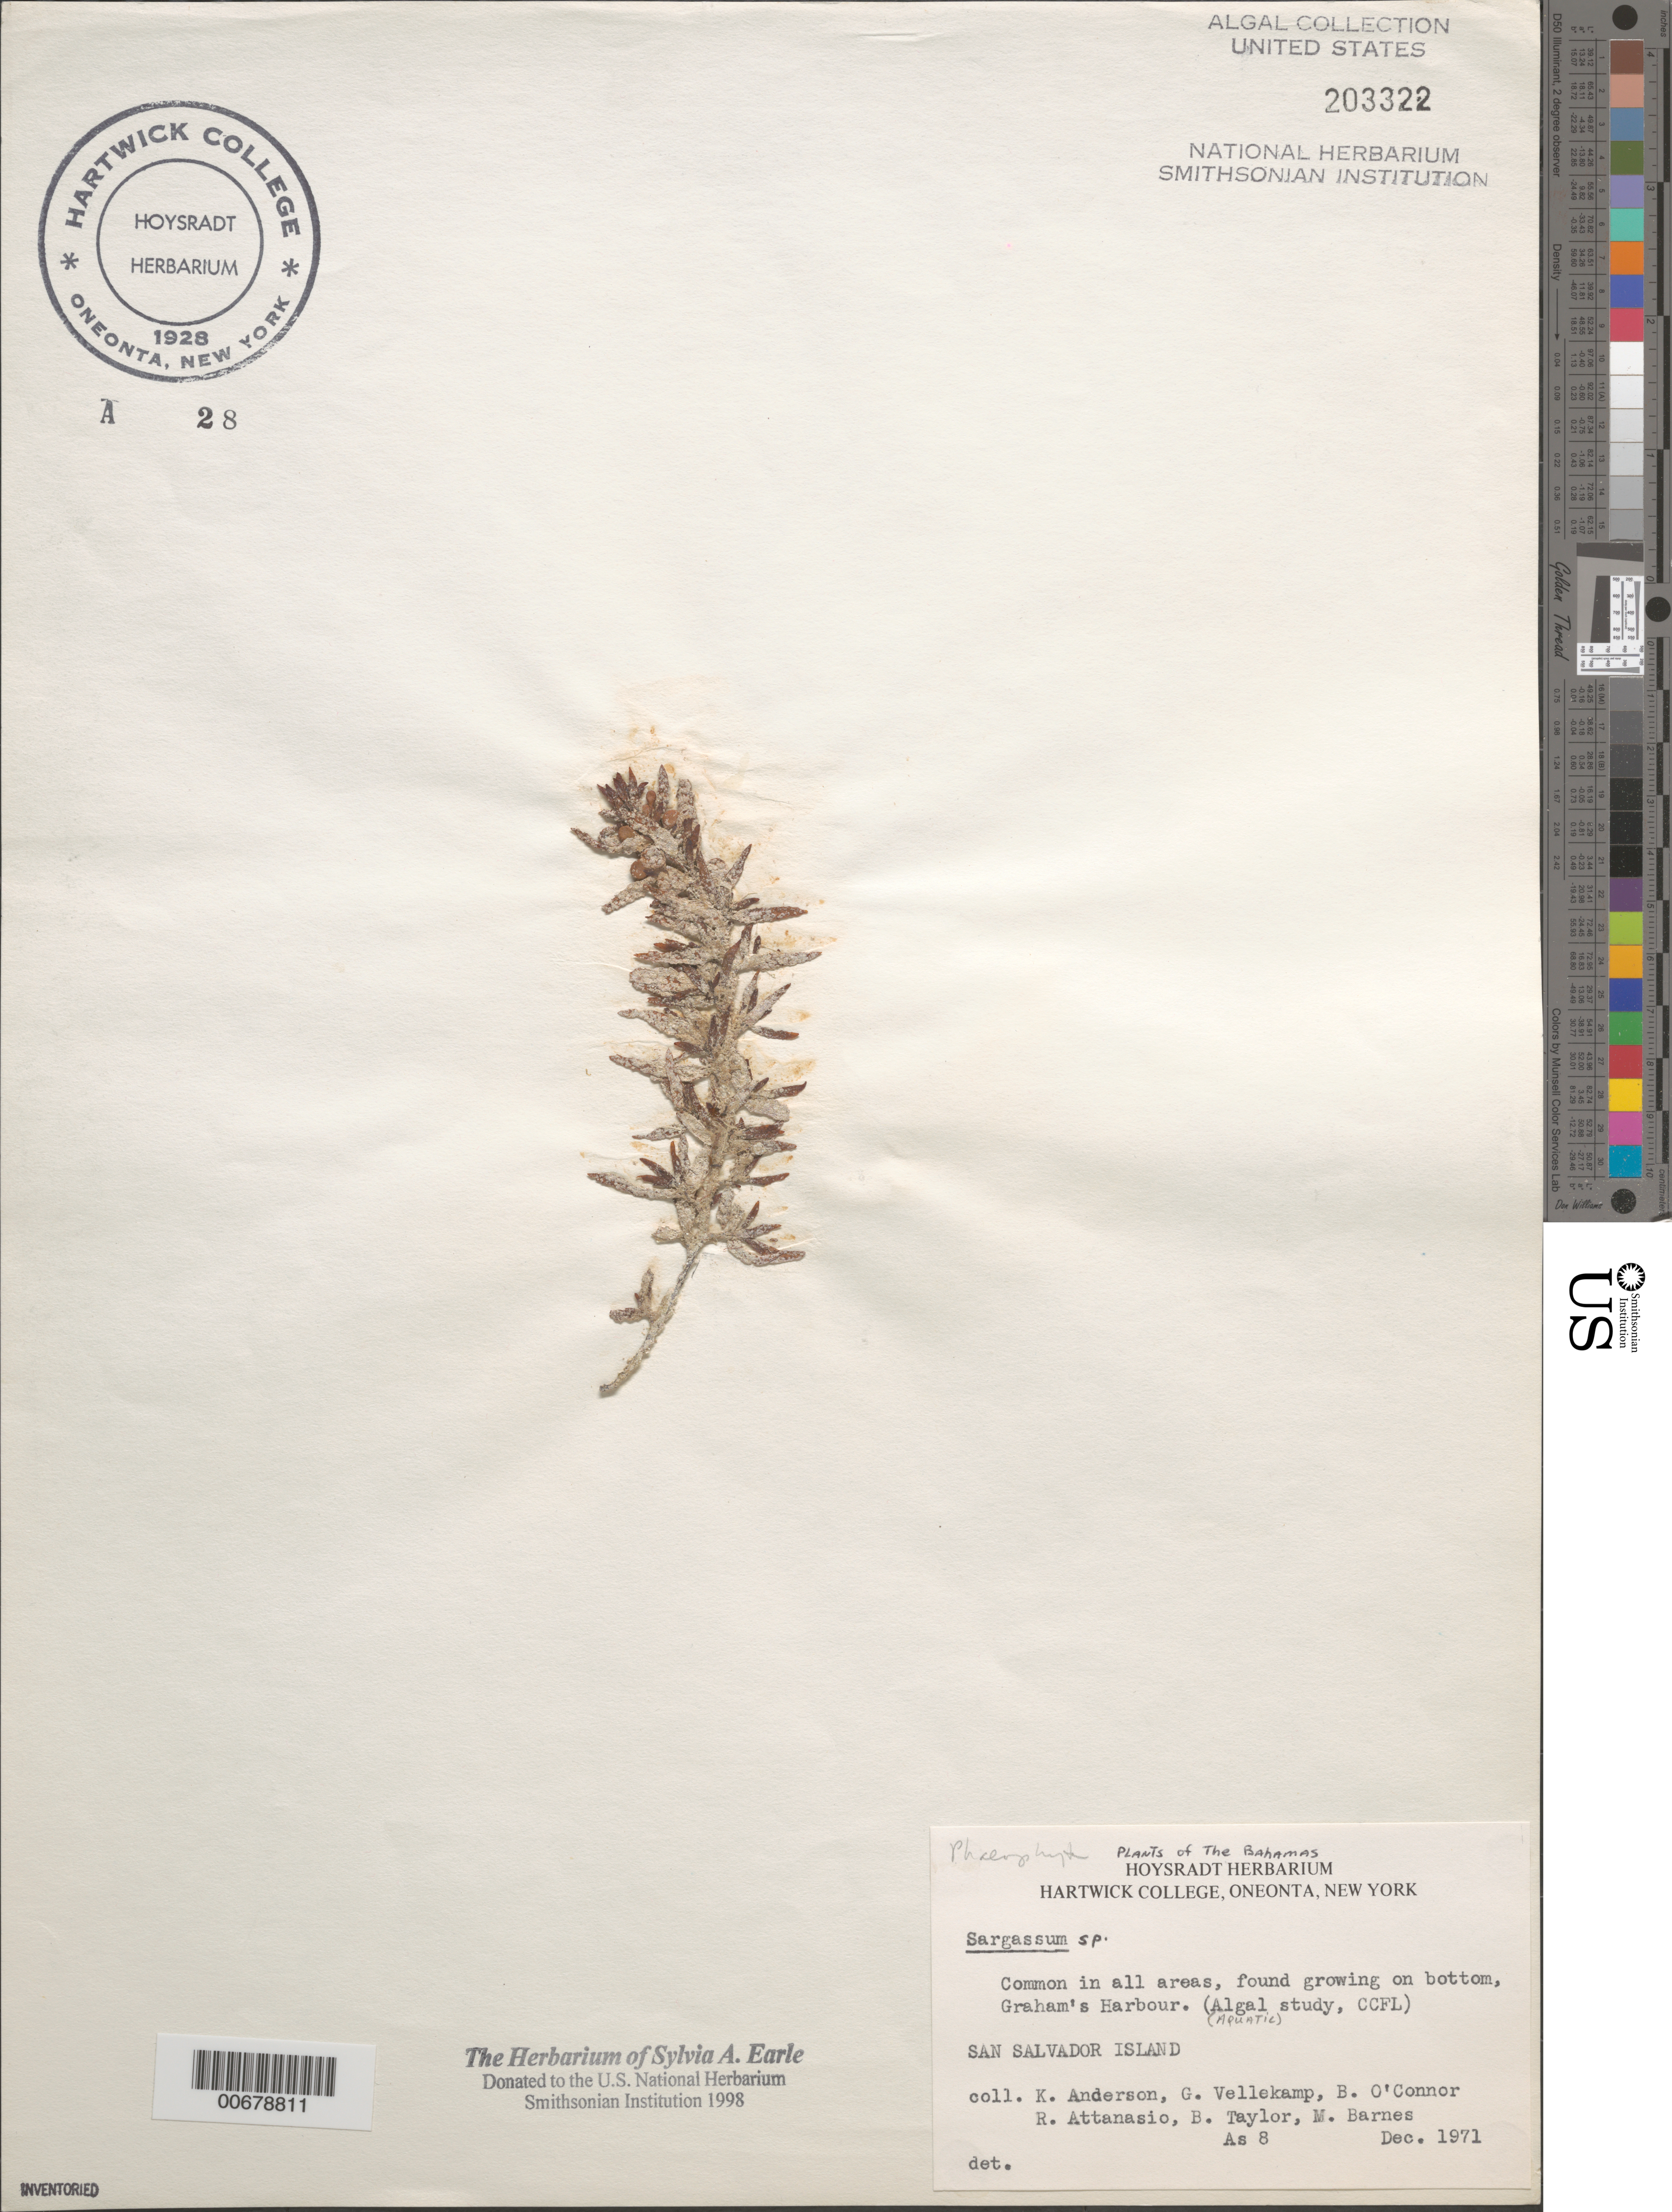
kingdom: Chromista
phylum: Ochrophyta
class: Phaeophyceae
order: Fucales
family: Sargassaceae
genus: Sargassum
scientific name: Sargassum sp.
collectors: K. Anderson, G. Vellekamp, B. O'Connor, R. Attanasio, B. Taylor & M. Barnes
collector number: As 8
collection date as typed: Dec 1971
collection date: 1971-12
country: Bahamas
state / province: San Salvador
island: San Salvador Island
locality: Graham's Harbour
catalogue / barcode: US 203322